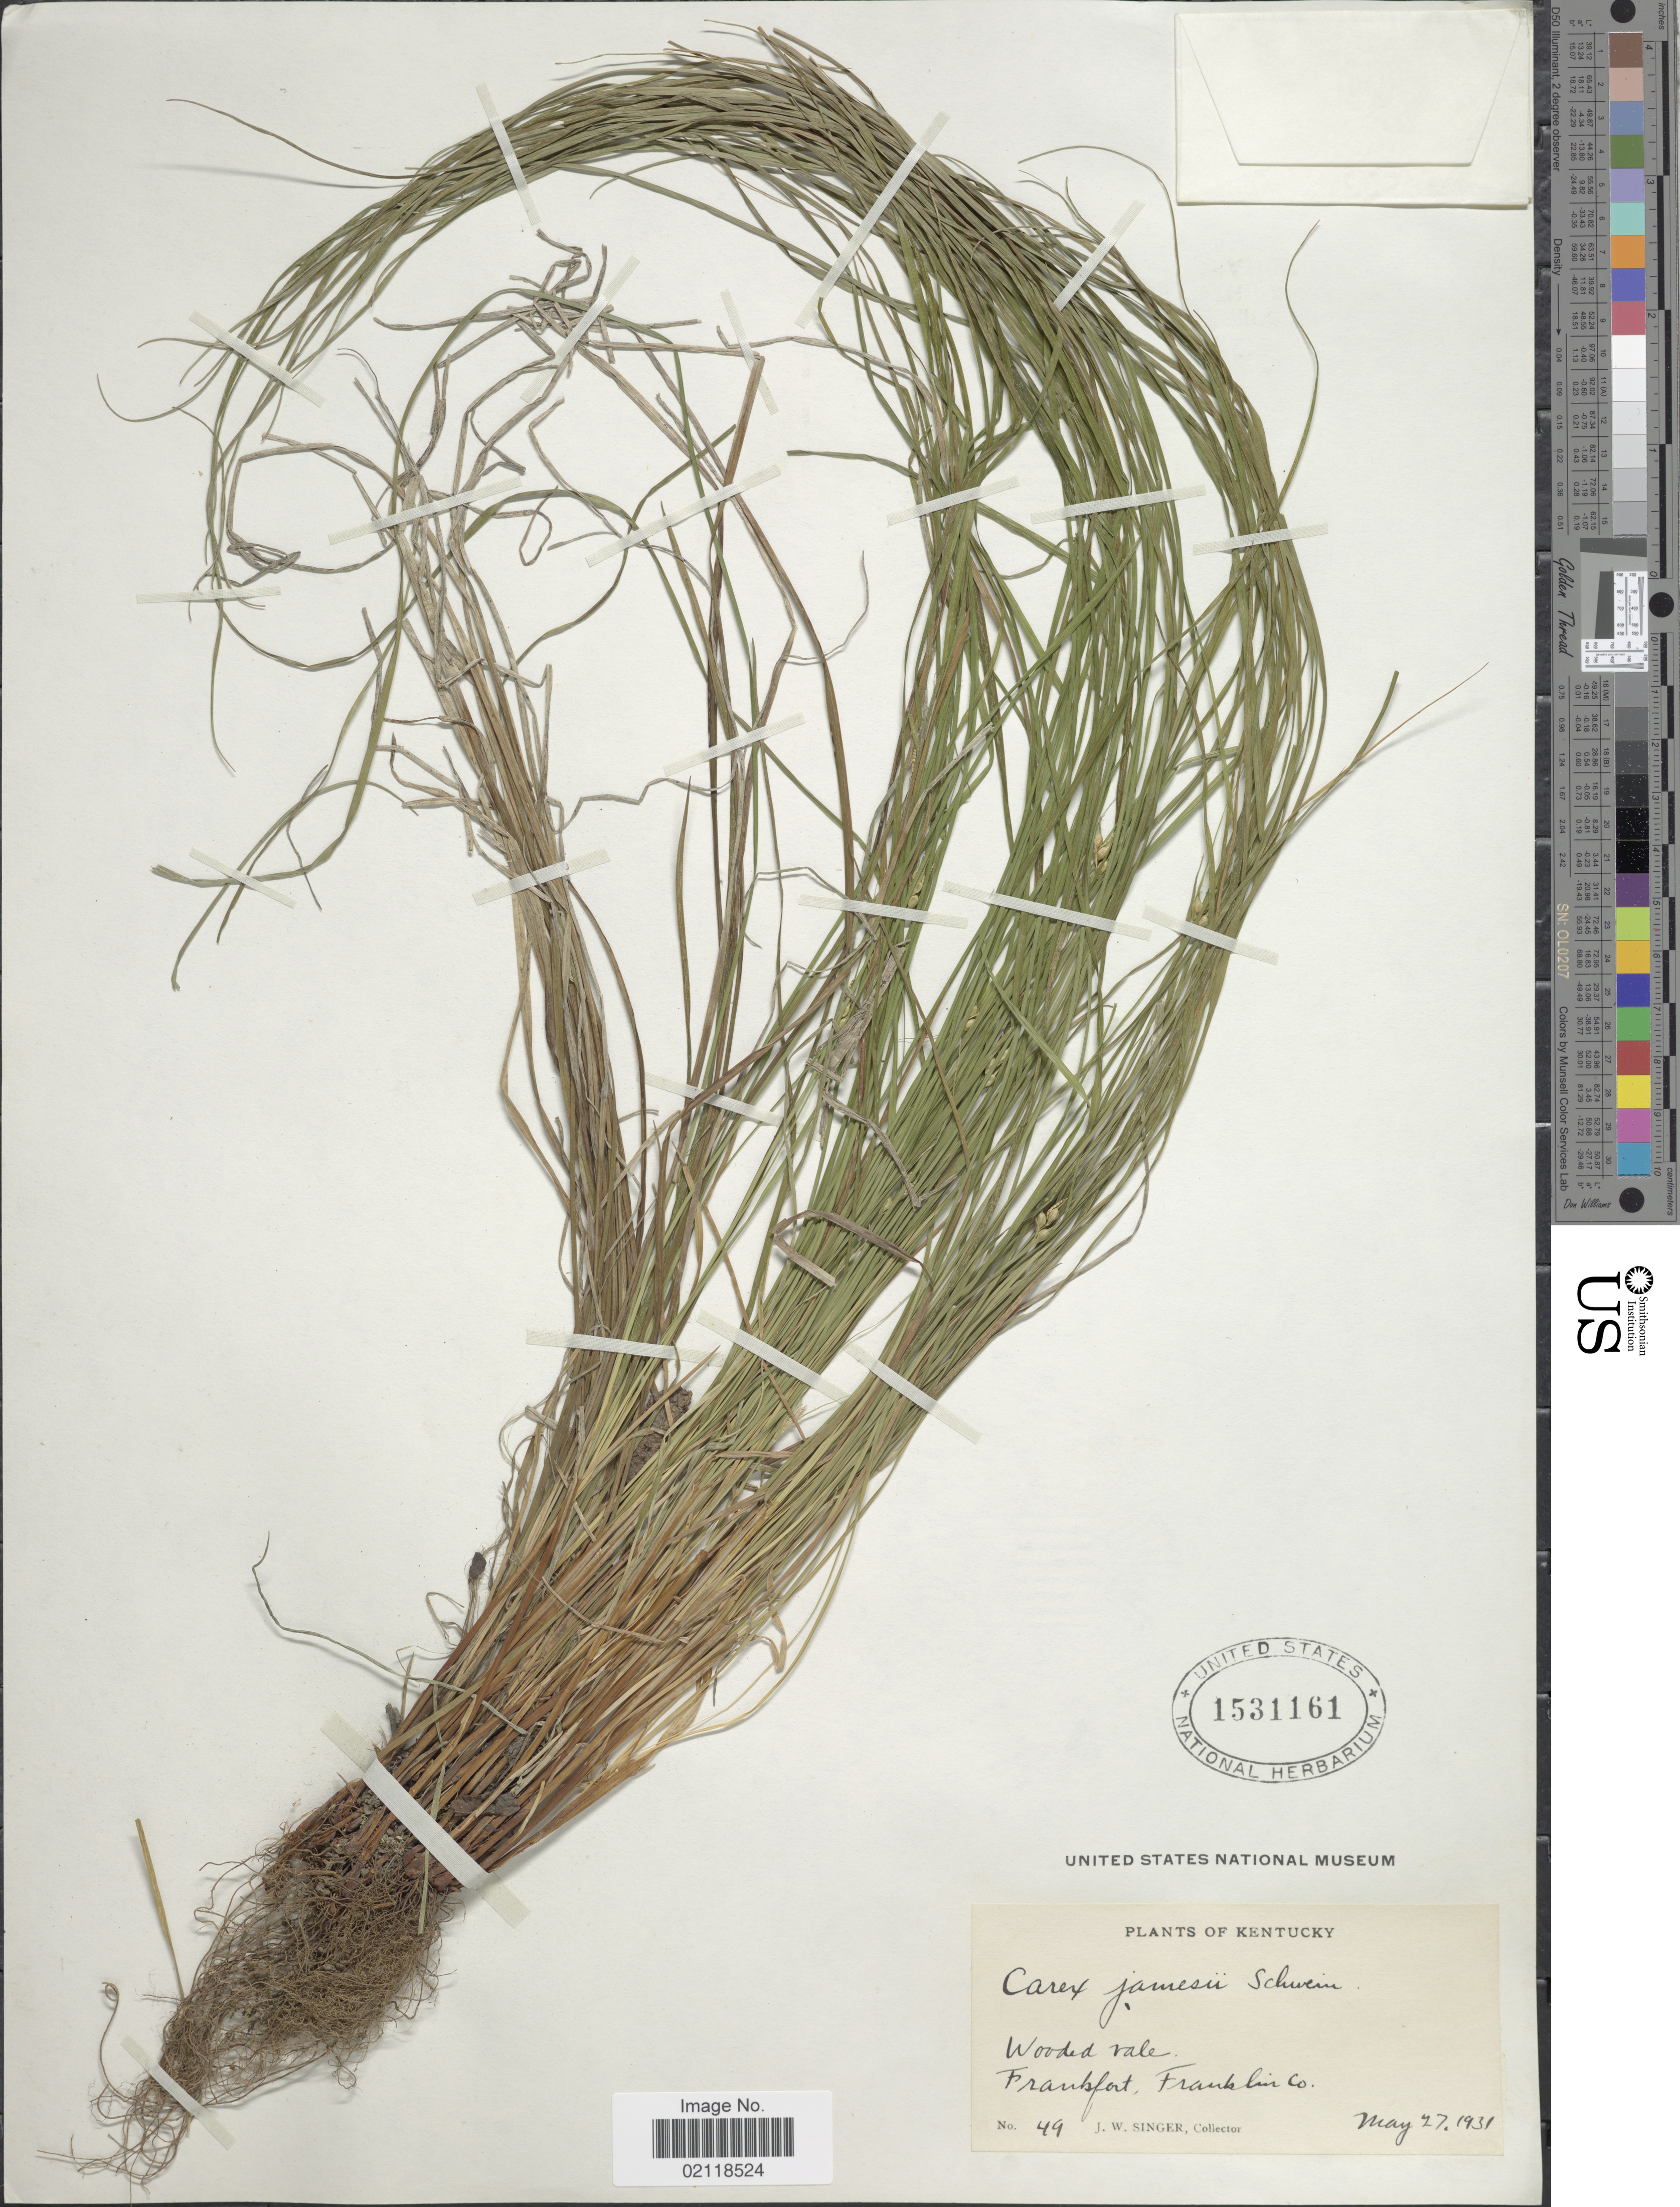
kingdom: Plantae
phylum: Tracheophyta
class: Liliopsida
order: Poales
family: Cyperaceae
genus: Carex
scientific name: Carex jamesii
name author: Schwein.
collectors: J. EW. Singer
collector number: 49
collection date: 1931-05-27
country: United States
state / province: Kentucky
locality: Wooded vale, Frankfort, Franklin O.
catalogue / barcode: US 1531161